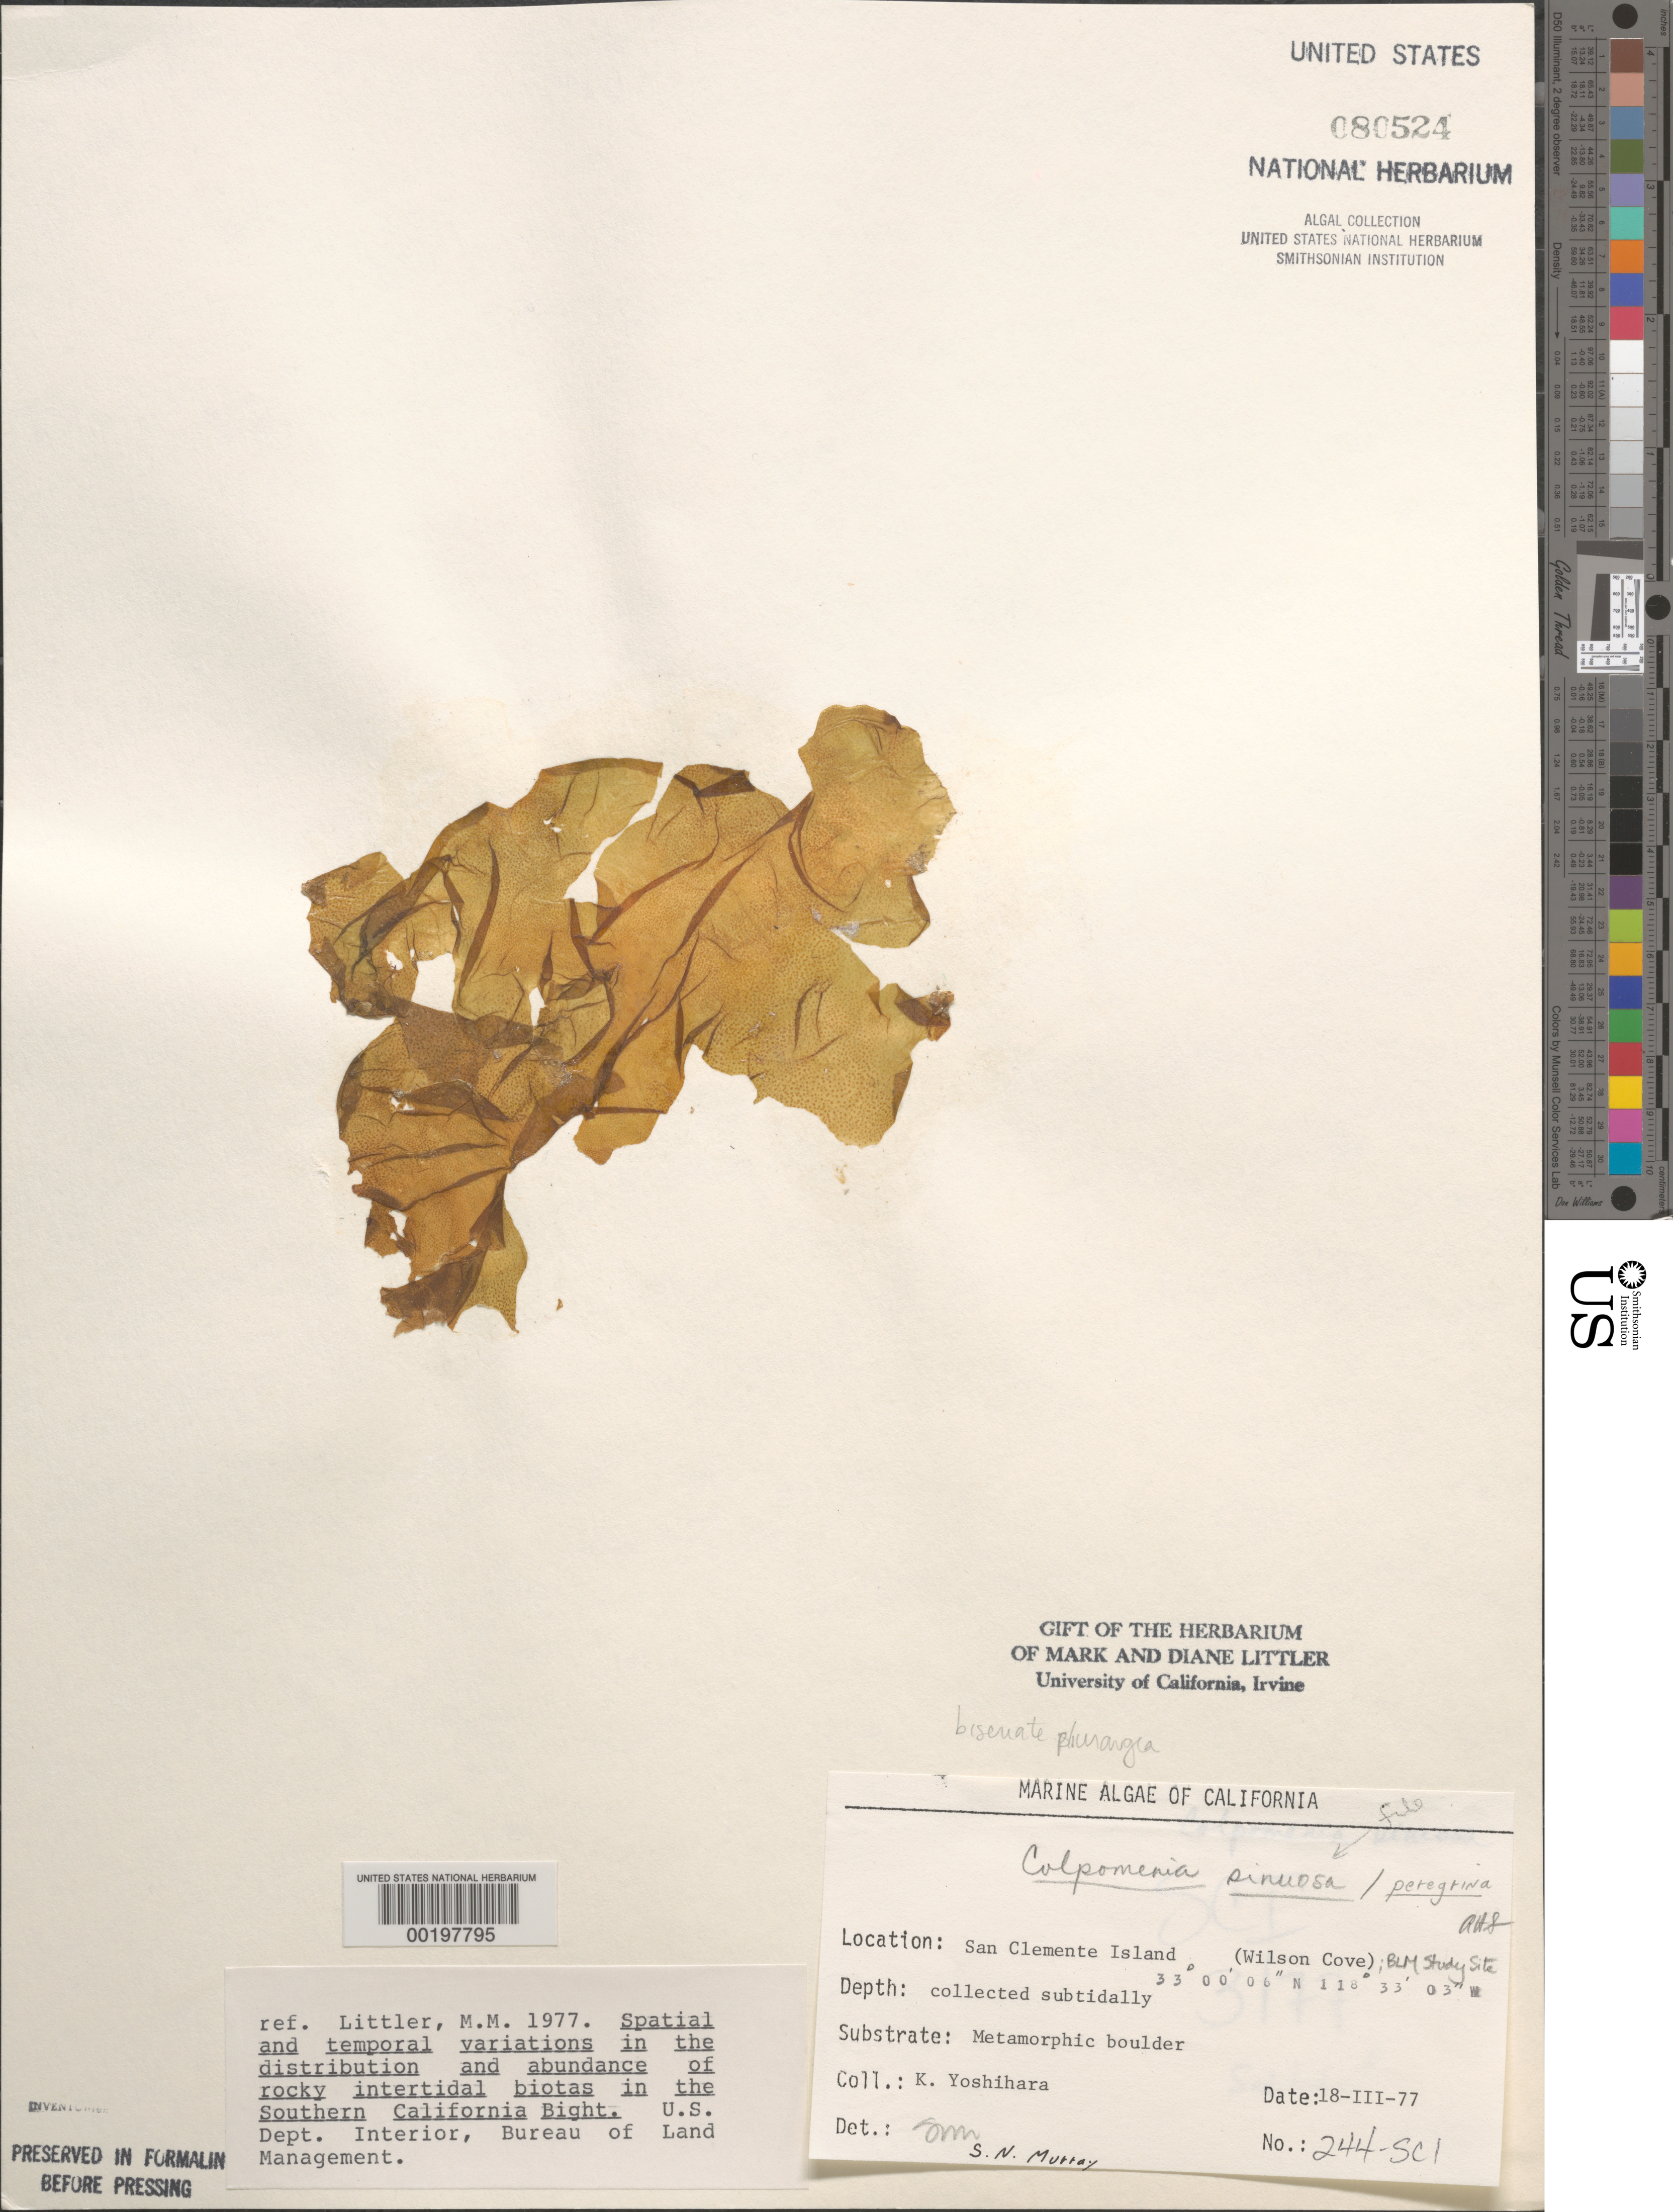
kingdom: Chromista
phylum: Ochrophyta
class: Phaeophyceae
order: Scytosiphonales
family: Scytosiphonaceae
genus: Colpomenia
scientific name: Colpomenia sinuosa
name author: (K. Mert. ex Roth) Derbes & Solier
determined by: Murray, S. N.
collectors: K. Yoshihara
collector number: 244-sci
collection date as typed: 18 Mar 1977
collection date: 1977-03-18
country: United States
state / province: California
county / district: Los Angeles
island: San Clemente Island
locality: Wilson Cove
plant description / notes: BLM-SOCALBIGHT Rocky Intertidal Survey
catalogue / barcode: US 80524